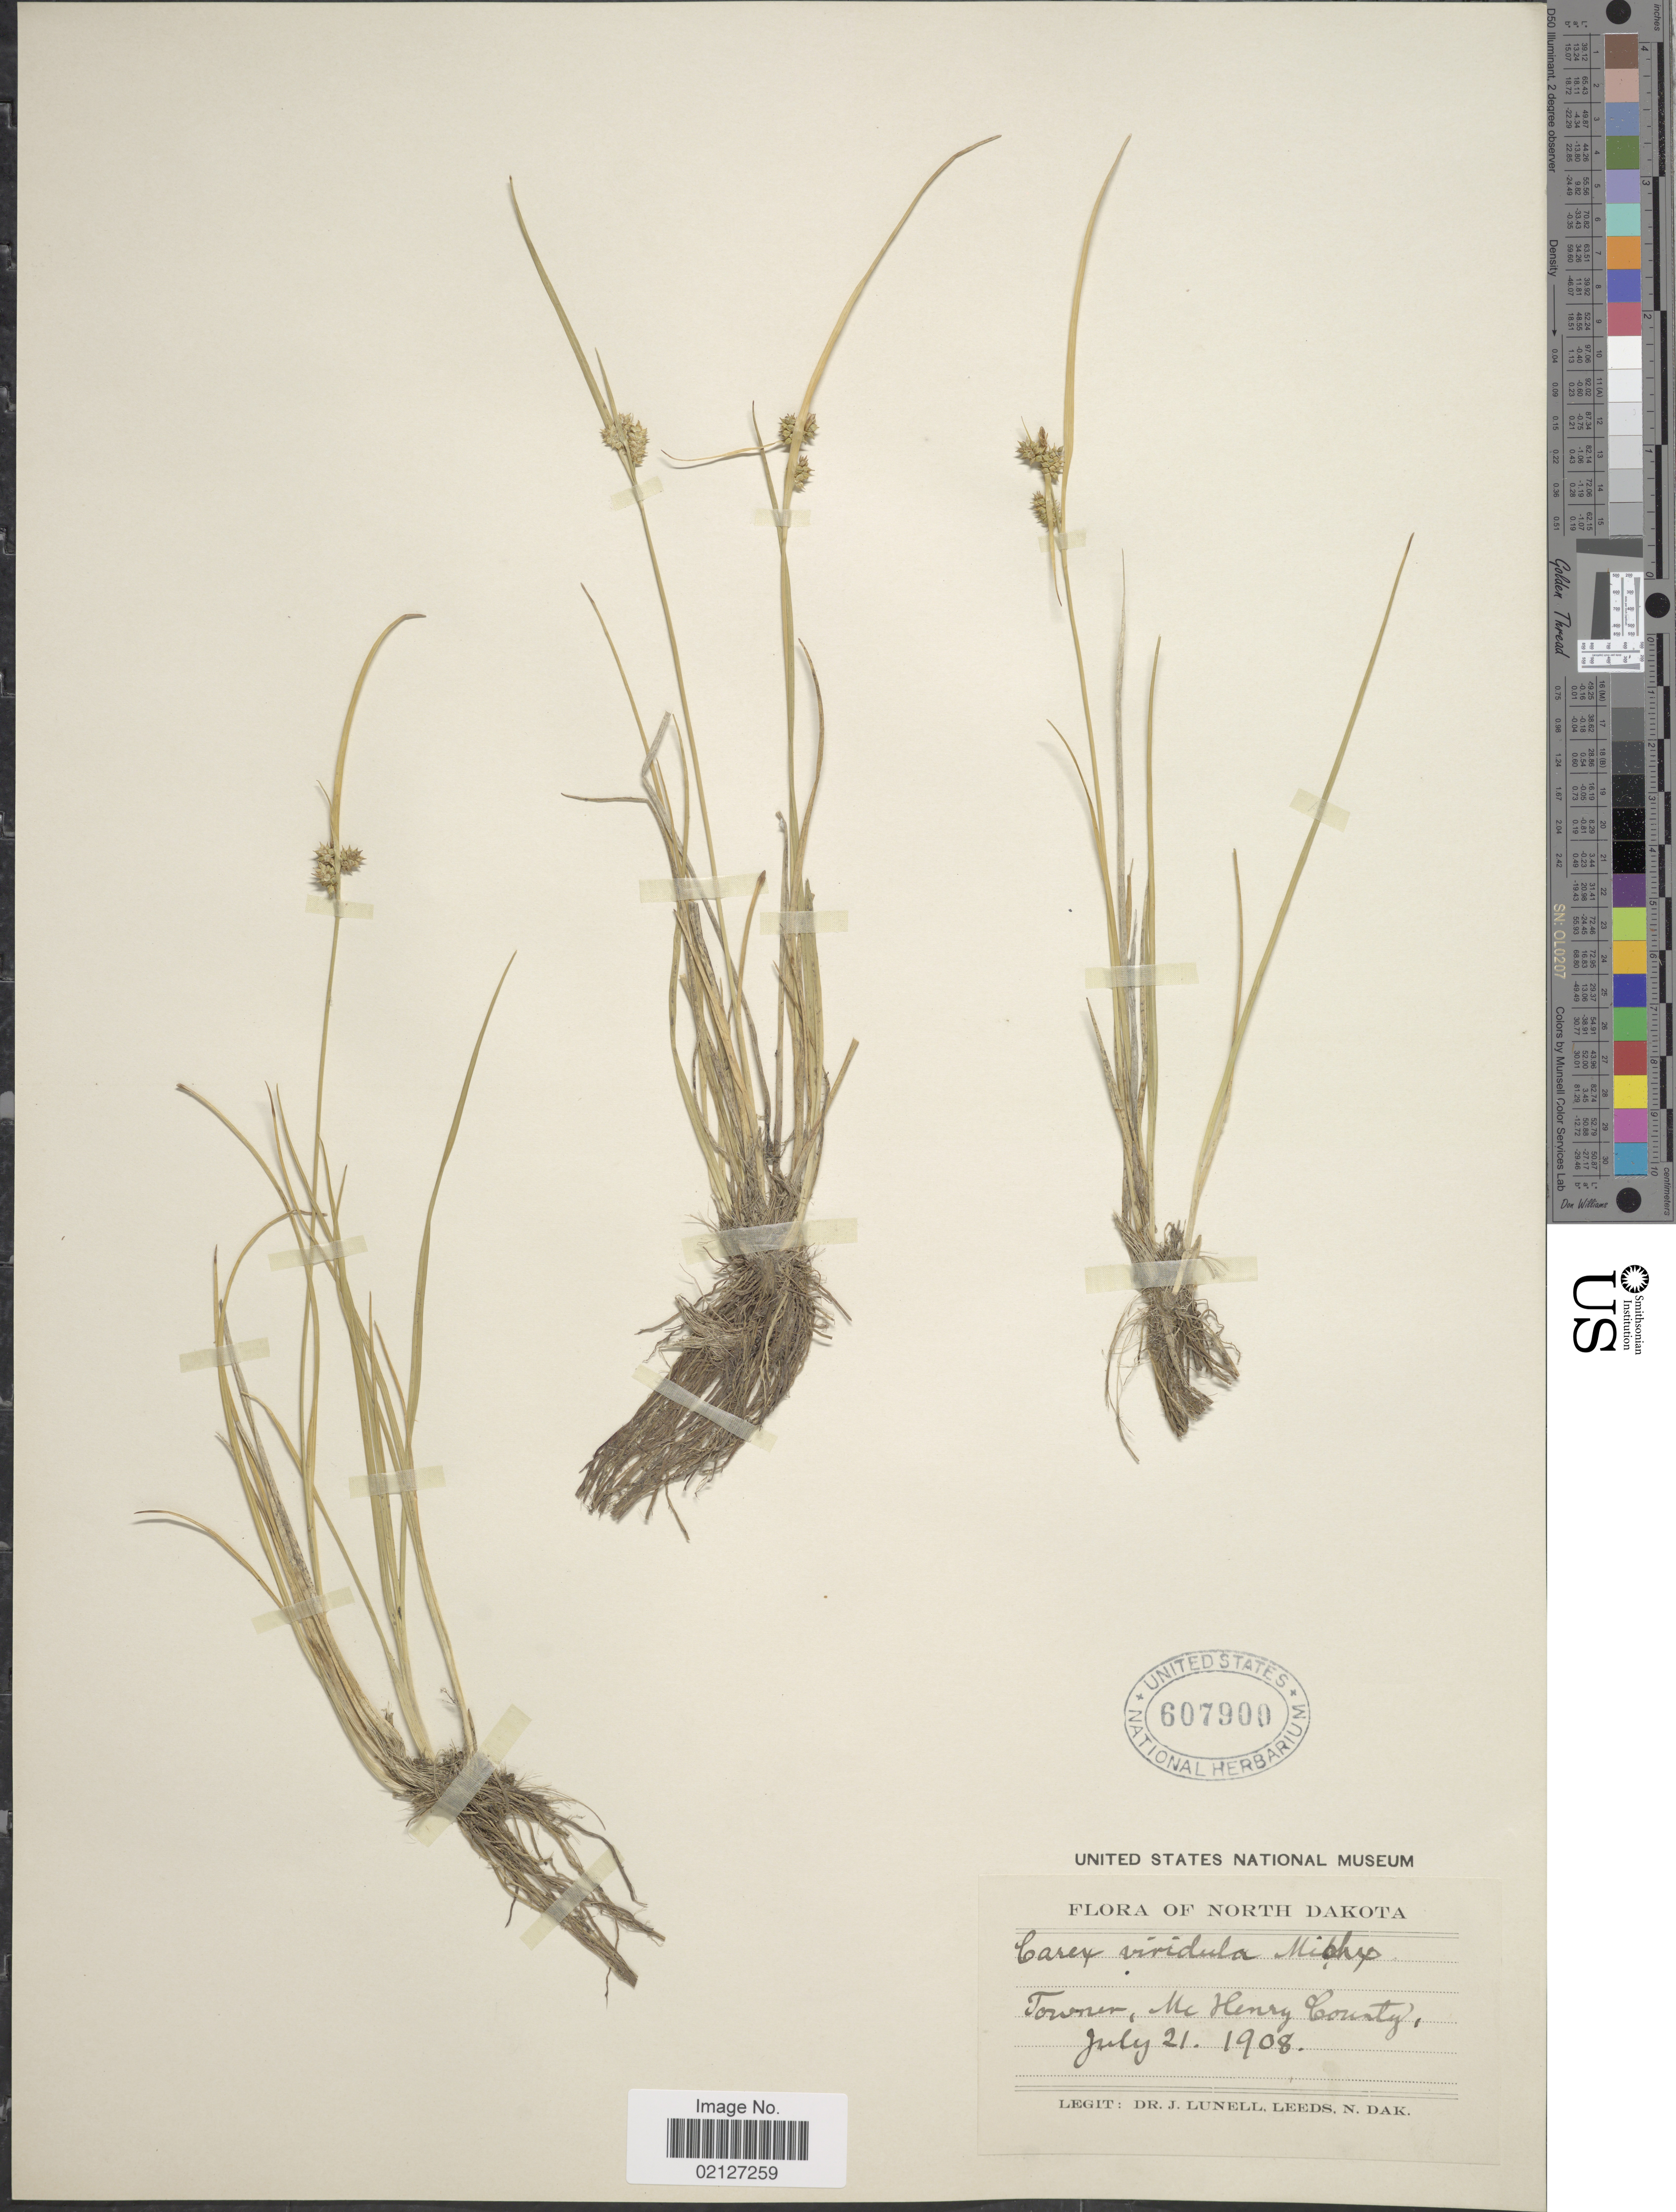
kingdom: Plantae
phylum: Tracheophyta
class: Liliopsida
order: Poales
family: Cyperaceae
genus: Carex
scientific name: Carex oederi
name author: Retz.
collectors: J. Leeds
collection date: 1908-07-21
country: United States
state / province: North Dakota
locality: Towner, McHenry County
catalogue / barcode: US 607900